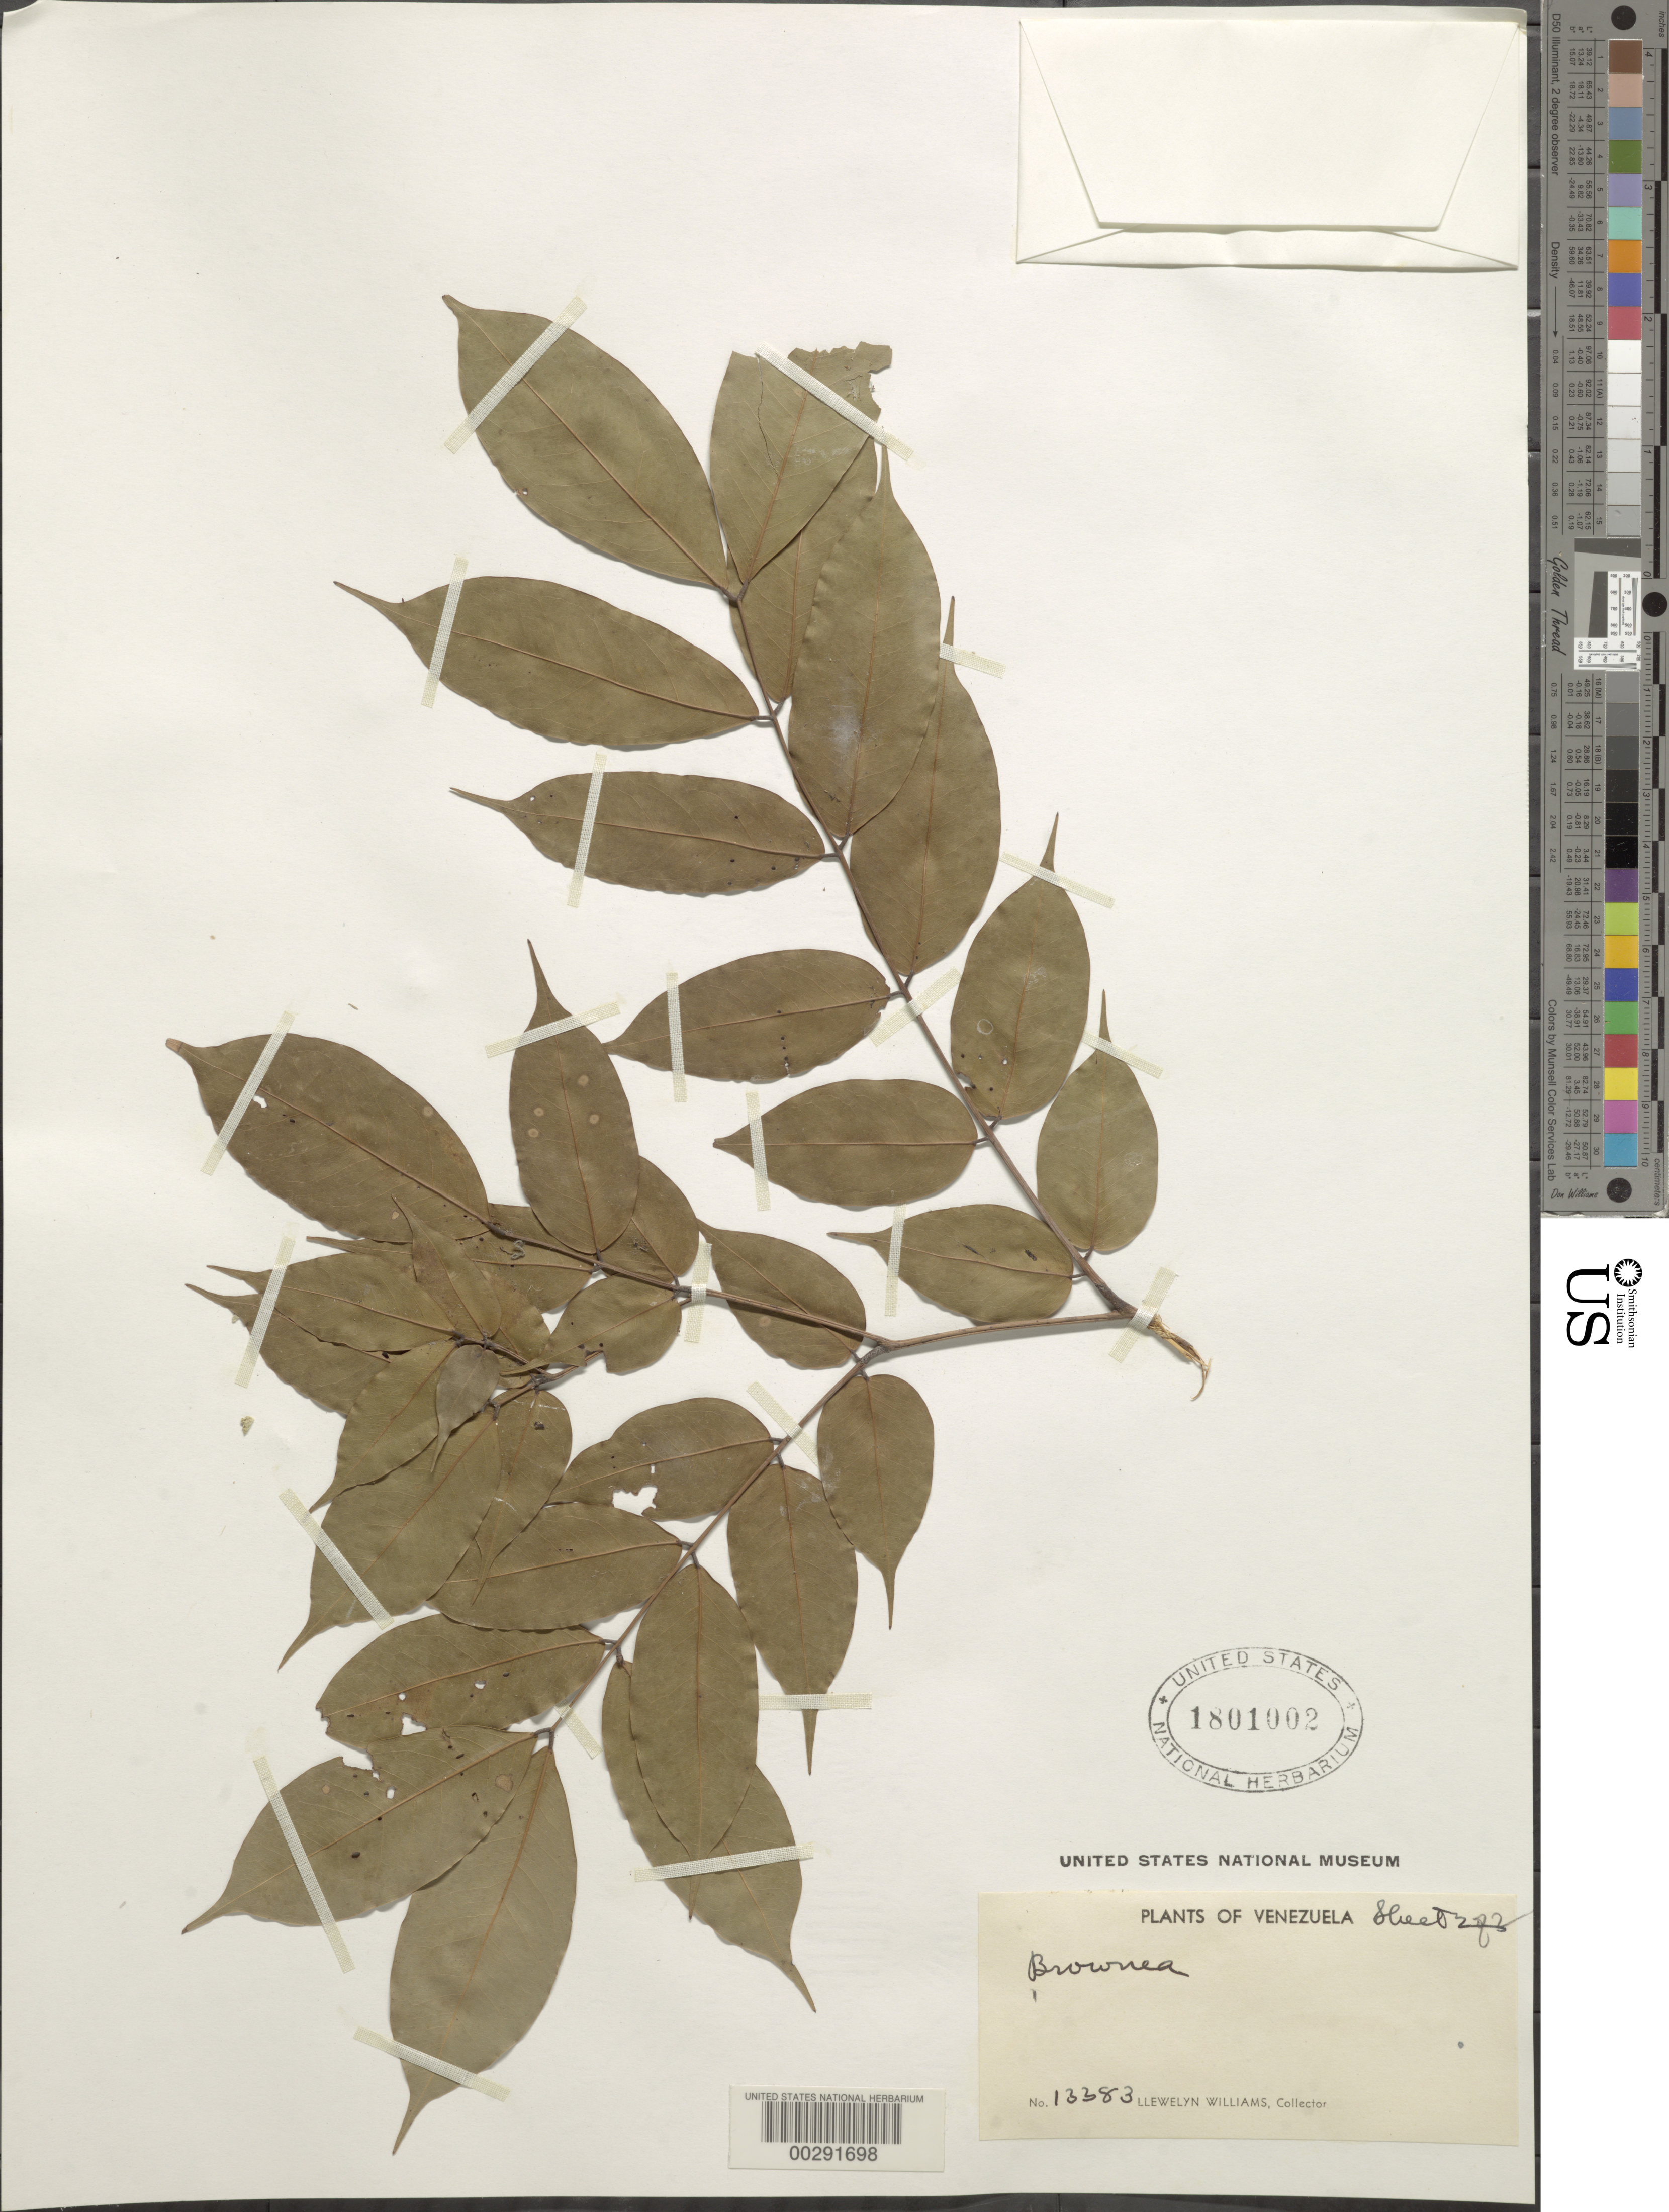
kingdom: Plantae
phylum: Tracheophyta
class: Magnoliopsida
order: Fabales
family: Fabaceae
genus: Brownea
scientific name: Brownea sp.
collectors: Ll. Williams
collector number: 13383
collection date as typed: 19 Jun 1940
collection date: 1940-06-19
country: Venezuela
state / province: Bolivar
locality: Near the foot of the rocky hills of san vicente, to the sur de el tigre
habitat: In the situation of little moisture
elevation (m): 100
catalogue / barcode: US 1801002